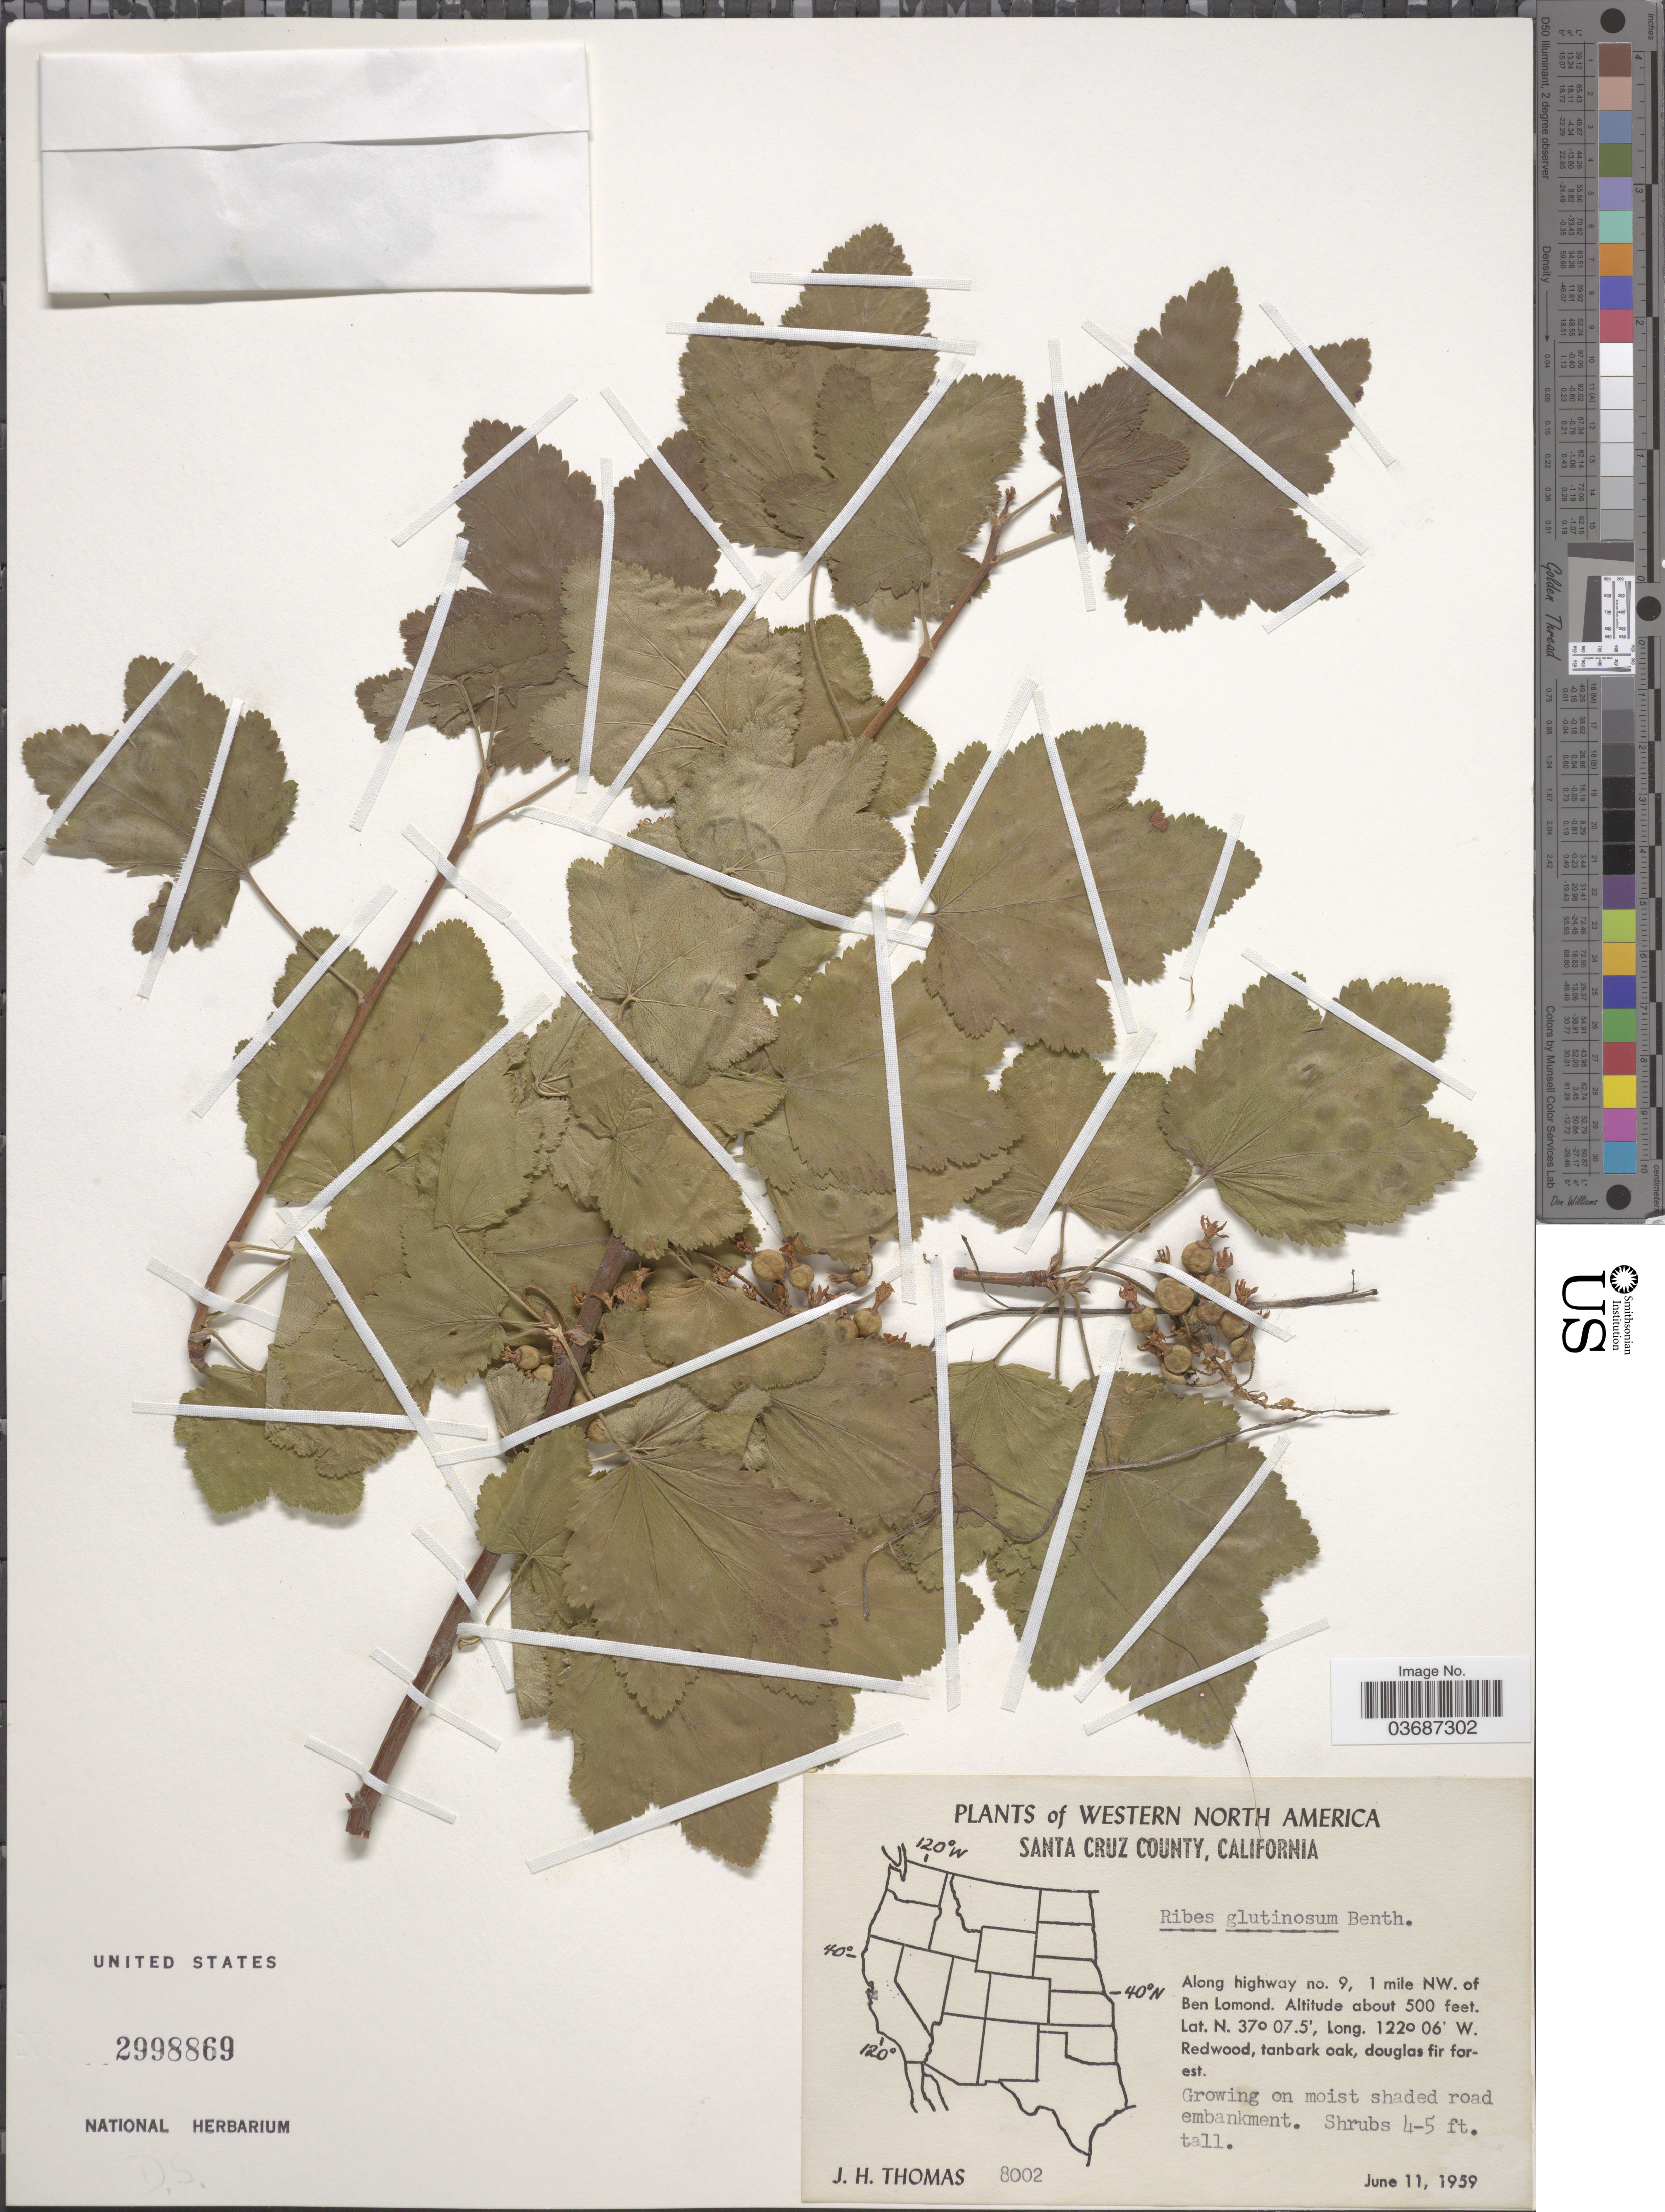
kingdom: Plantae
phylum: Tracheophyta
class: Magnoliopsida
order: Saxifragales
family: Grossulariaceae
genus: Ribes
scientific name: Ribes sanguineum var. glutinosum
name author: (Benth.) Loudon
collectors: J. H. Thomas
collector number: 8002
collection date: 1959-06-11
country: United States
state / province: California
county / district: Santa Cruz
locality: Western North America. Santa Cruz County. Along highway no. 9, 1 mile NW. of Ben Lomond.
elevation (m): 152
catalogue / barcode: US 2998869